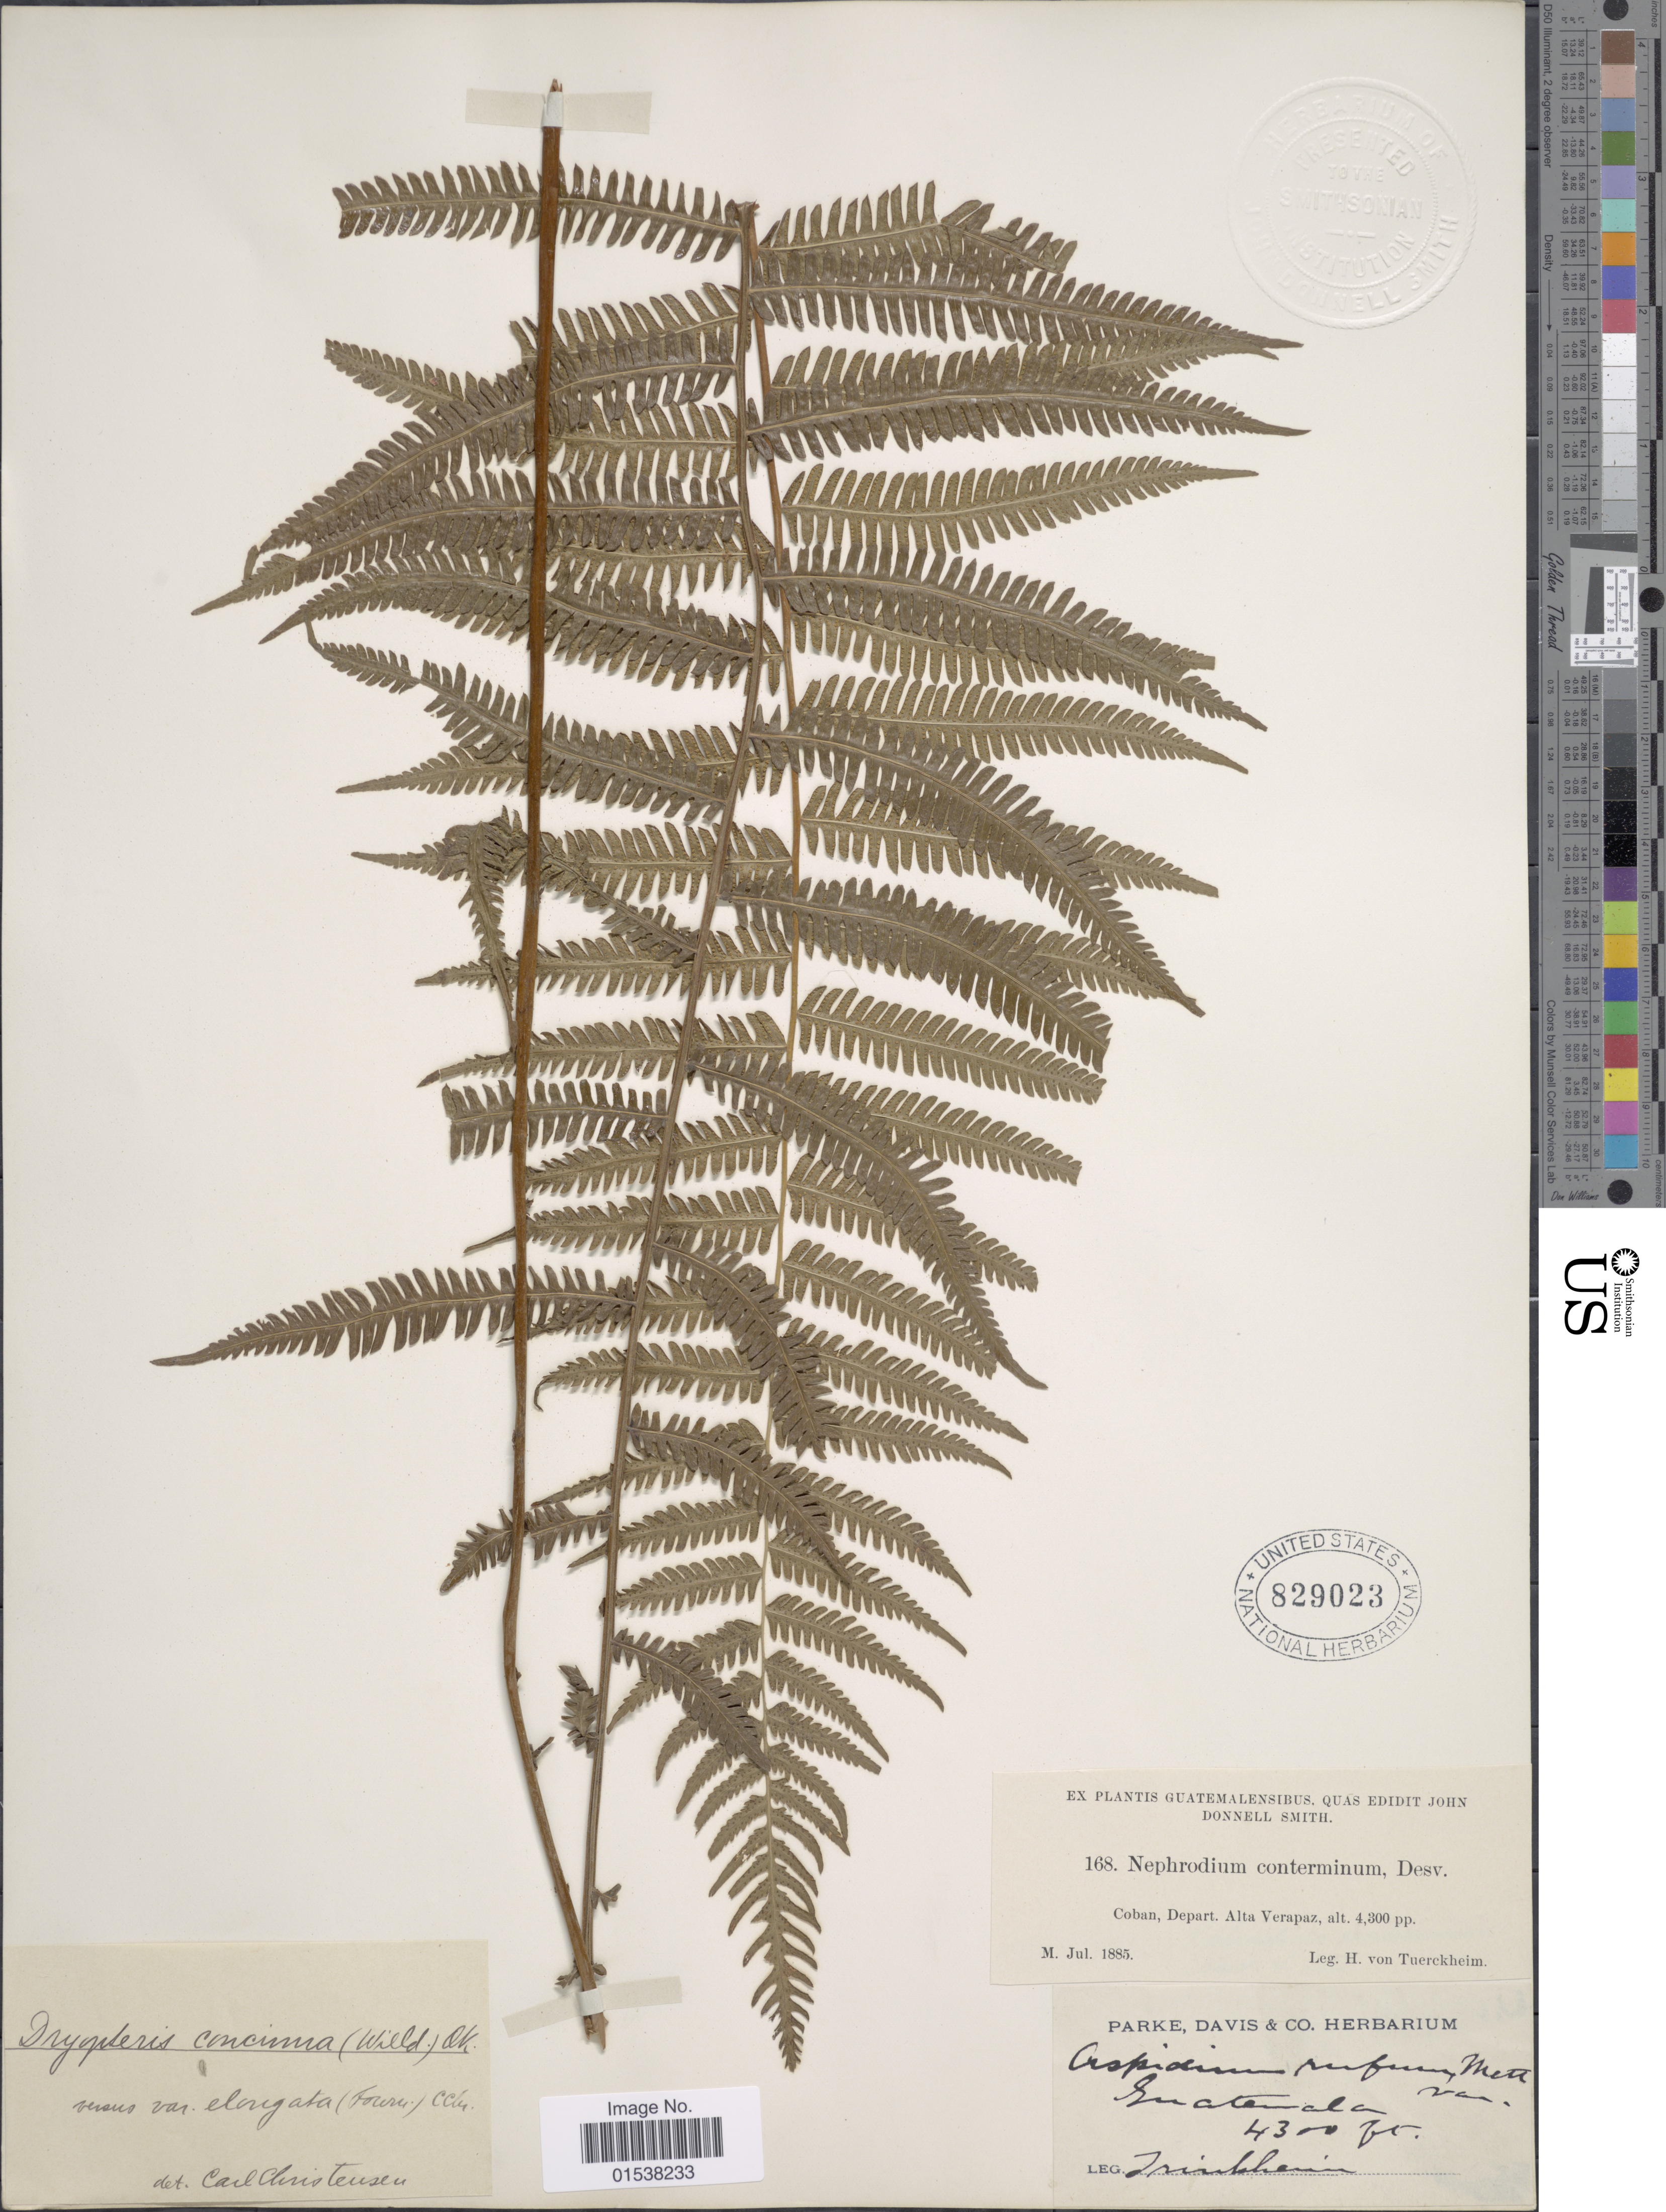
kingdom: Plantae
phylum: Tracheophyta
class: Polypodiopsida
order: Polypodiales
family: Thelypteridaceae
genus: Amauropelta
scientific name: Amauropelta concinna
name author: (Willd.) Pic. Serm.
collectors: H. von Türckheim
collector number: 168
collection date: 1885-07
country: Guatemala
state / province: Alta Verapaz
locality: Coba, Depart. Alta Verapaz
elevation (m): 1311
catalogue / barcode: US 829023